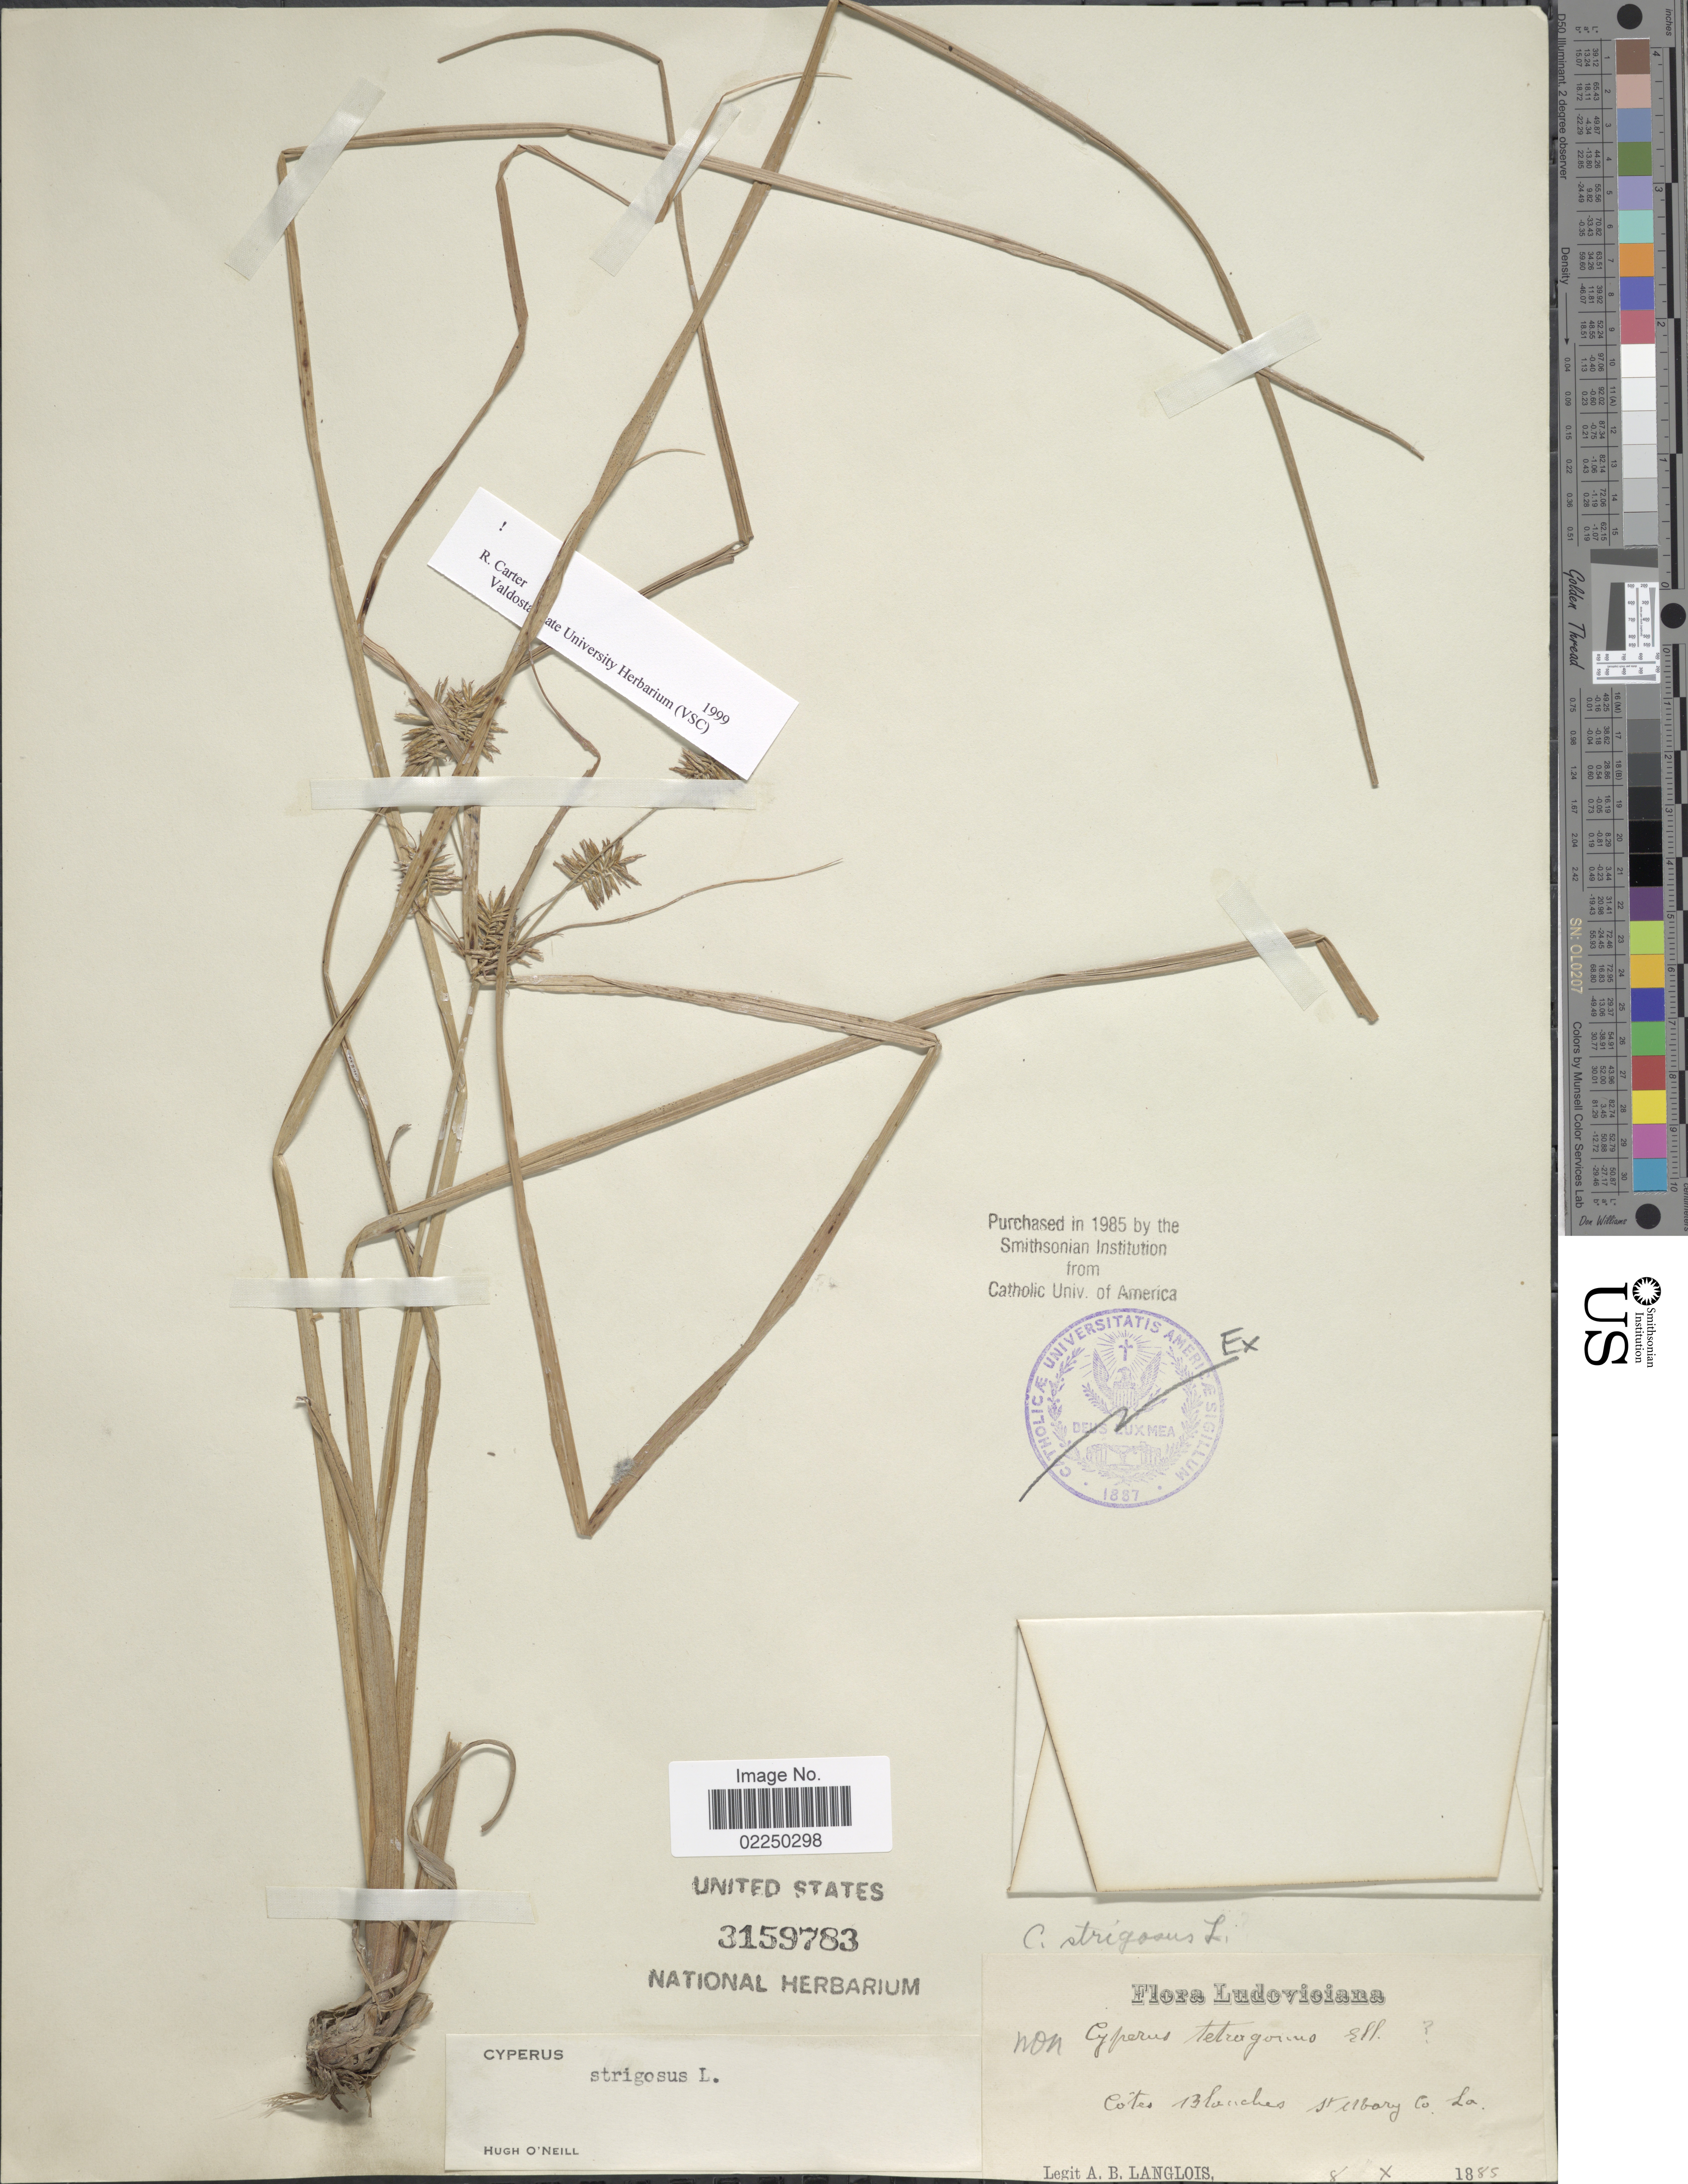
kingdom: Plantae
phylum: Tracheophyta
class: Liliopsida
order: Poales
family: Cyperaceae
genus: Cyperus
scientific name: Cyperus strigosus L.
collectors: A. Langlois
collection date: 1885-10-08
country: United States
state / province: Louisiana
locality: Cotes Blanches St. Mary Co.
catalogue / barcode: US 3159783